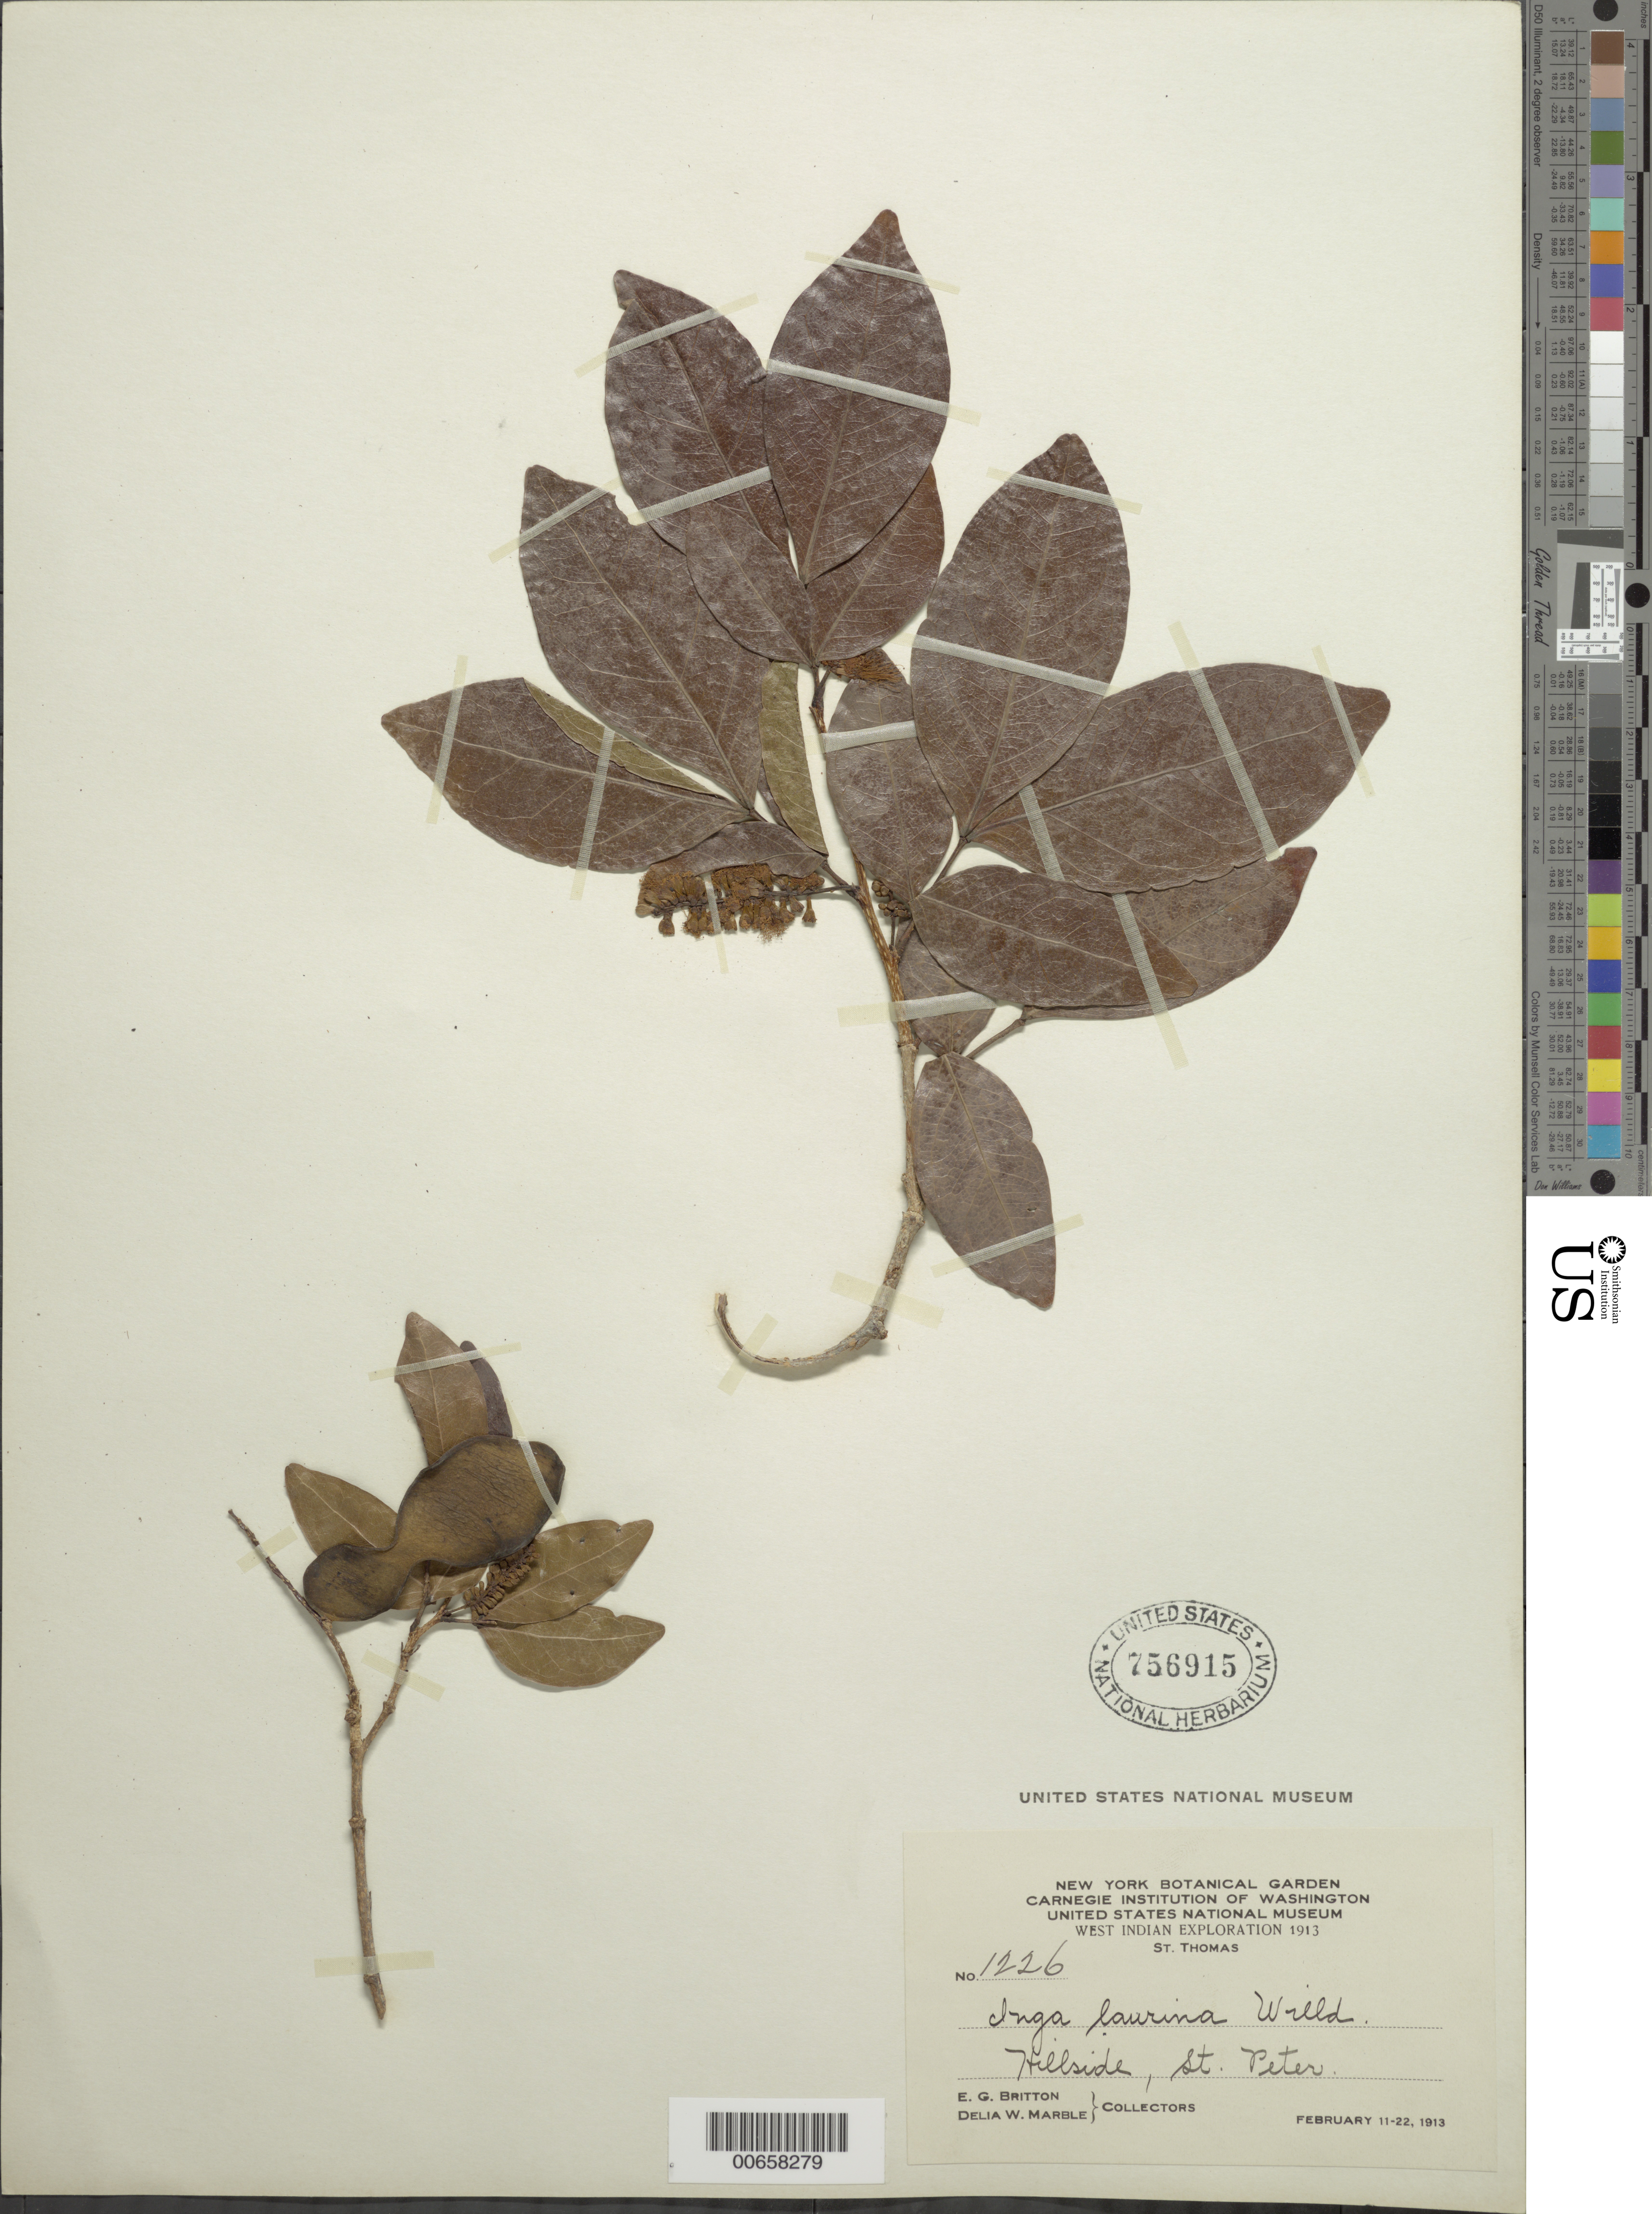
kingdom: Plantae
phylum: Tracheophyta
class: Magnoliopsida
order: Fabales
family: Fabaceae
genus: Inga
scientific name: Inga laurina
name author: (Sw.) Willd.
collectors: E. G. Britton & D. W. Marble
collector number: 1226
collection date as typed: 11 Feb 1913 to 22 Feb 1913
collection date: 1913-02-11/1913-02-22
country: U.S. Virgin Islands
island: St. Thomas Island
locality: St. Peter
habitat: Hillside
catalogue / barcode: US 756915